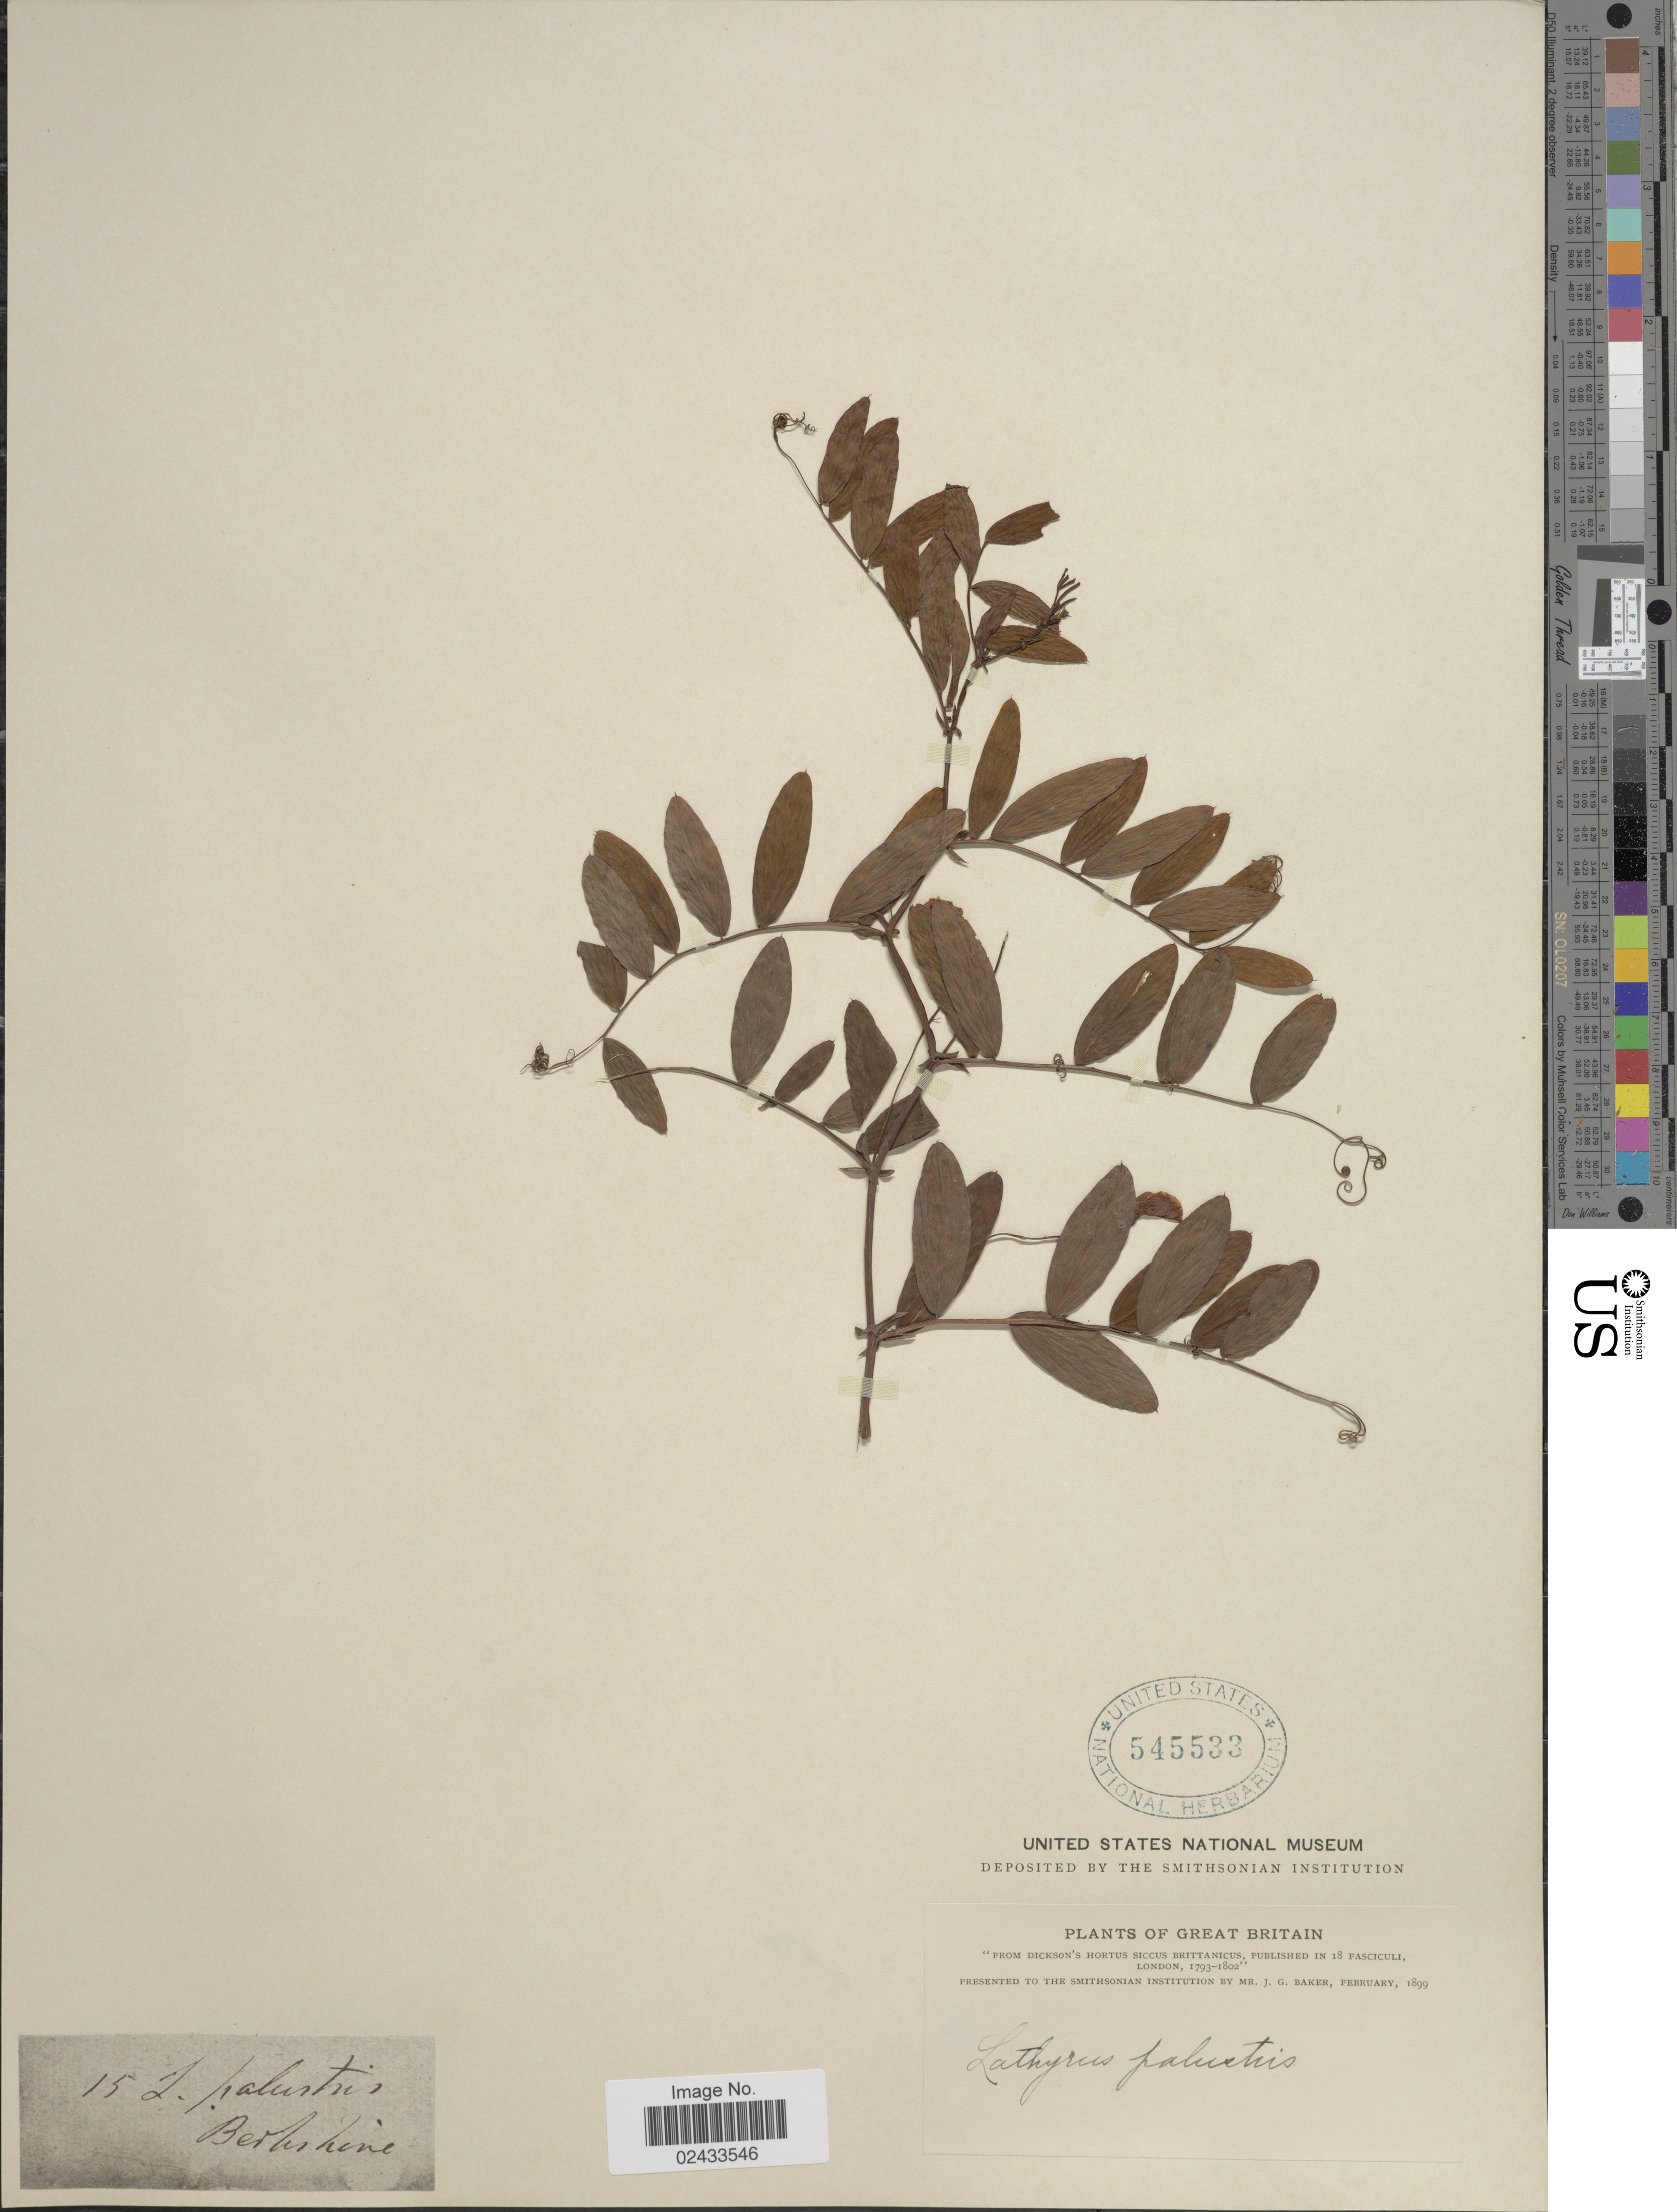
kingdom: Plantae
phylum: Tracheophyta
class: Magnoliopsida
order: Fabales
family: Fabaceae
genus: Lathyrus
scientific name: Lathyrus palustris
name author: L.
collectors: ex herb. J.G. Baker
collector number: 15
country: United Kingdom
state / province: England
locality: Berkshire, Great Britain.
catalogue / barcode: US 545533